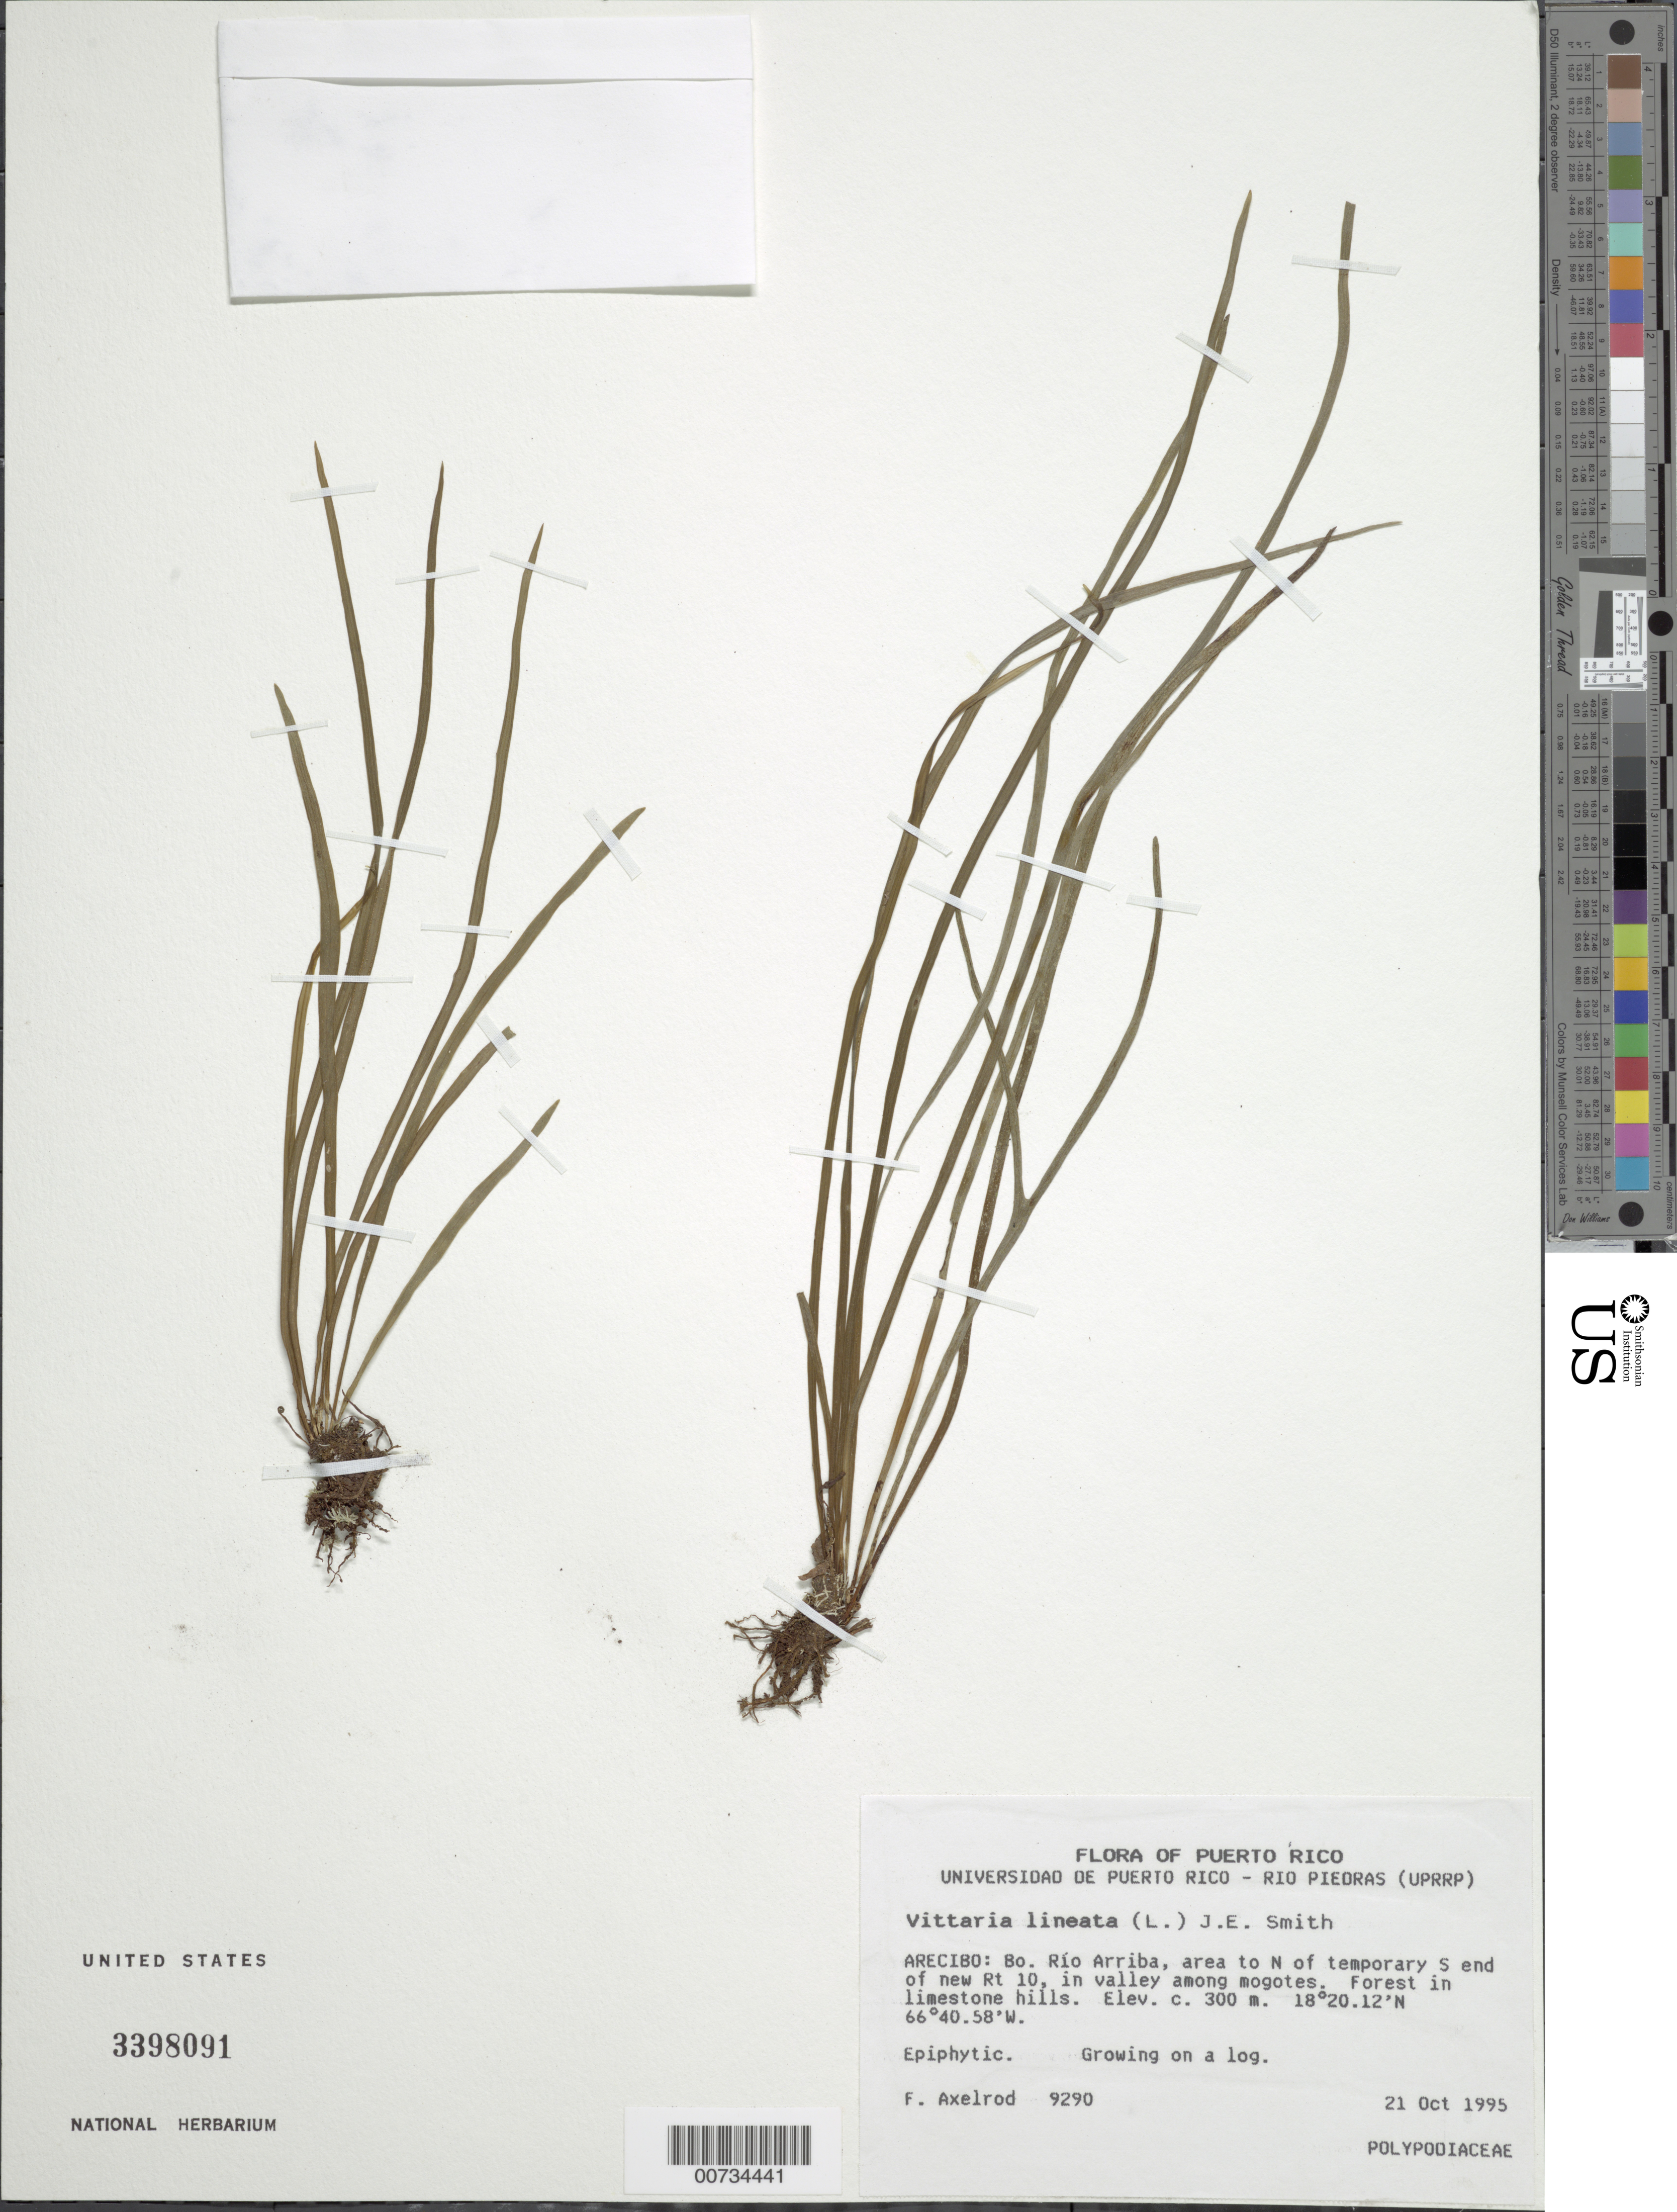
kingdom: Plantae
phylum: Tracheophyta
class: Polypodiopsida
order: Polypodiales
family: Pteridaceae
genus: Vittaria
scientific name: Vittaria lineata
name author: (L.) Sm.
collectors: F. S. Axelrod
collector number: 9290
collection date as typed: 21 Oct 1995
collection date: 1995-10-21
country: Puerto Rico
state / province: Arecibo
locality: Arecibo: Bo. Río Arriba, area to N of temporary S end of new Rte 10, in valley among mogotes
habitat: Growing on a log, forest in limestone hills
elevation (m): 300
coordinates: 18.33666667, -66.68277778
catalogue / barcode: US 3398091